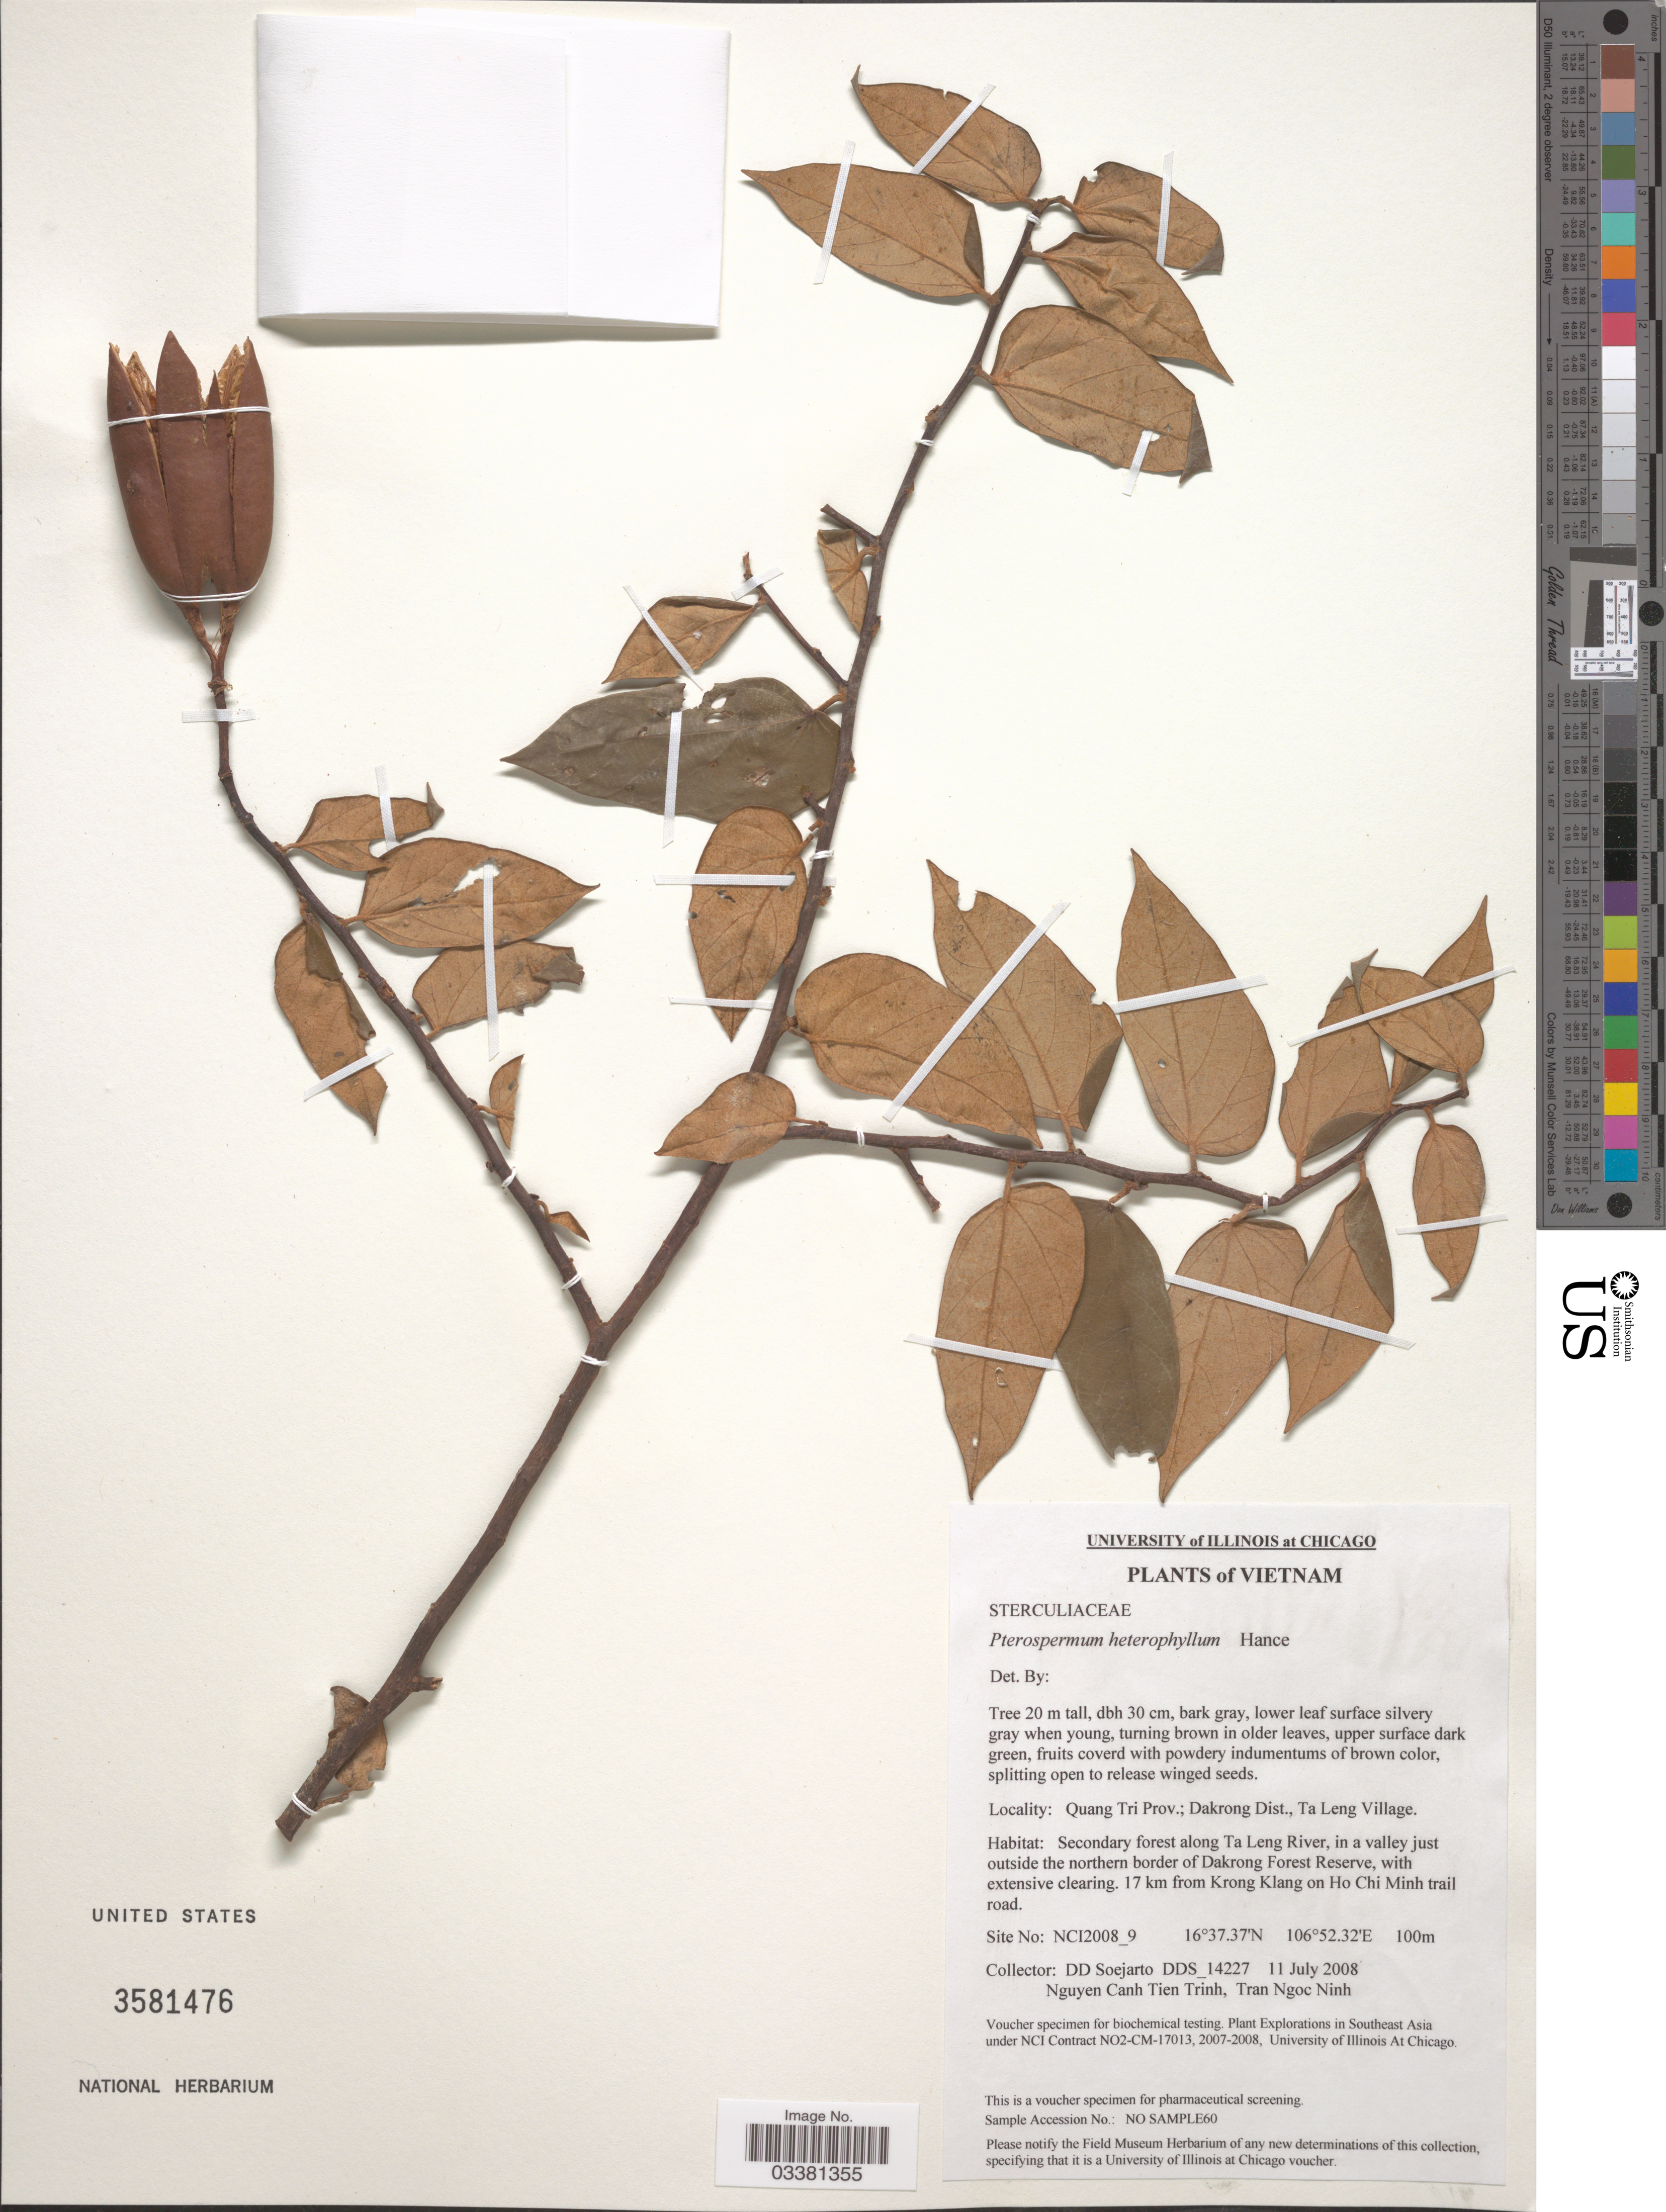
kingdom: Plantae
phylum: Tracheophyta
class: Magnoliopsida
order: Malvales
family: Malvaceae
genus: Pterospermum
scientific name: Pterospermum heterophyllum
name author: Hance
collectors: N. Trinh & T. N. Ninh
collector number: DDS 14227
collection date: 2008-07-11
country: Vietnam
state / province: Quang Tri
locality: Dakrong Dist., Ta Leng Village.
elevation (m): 100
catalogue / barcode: US 3581476